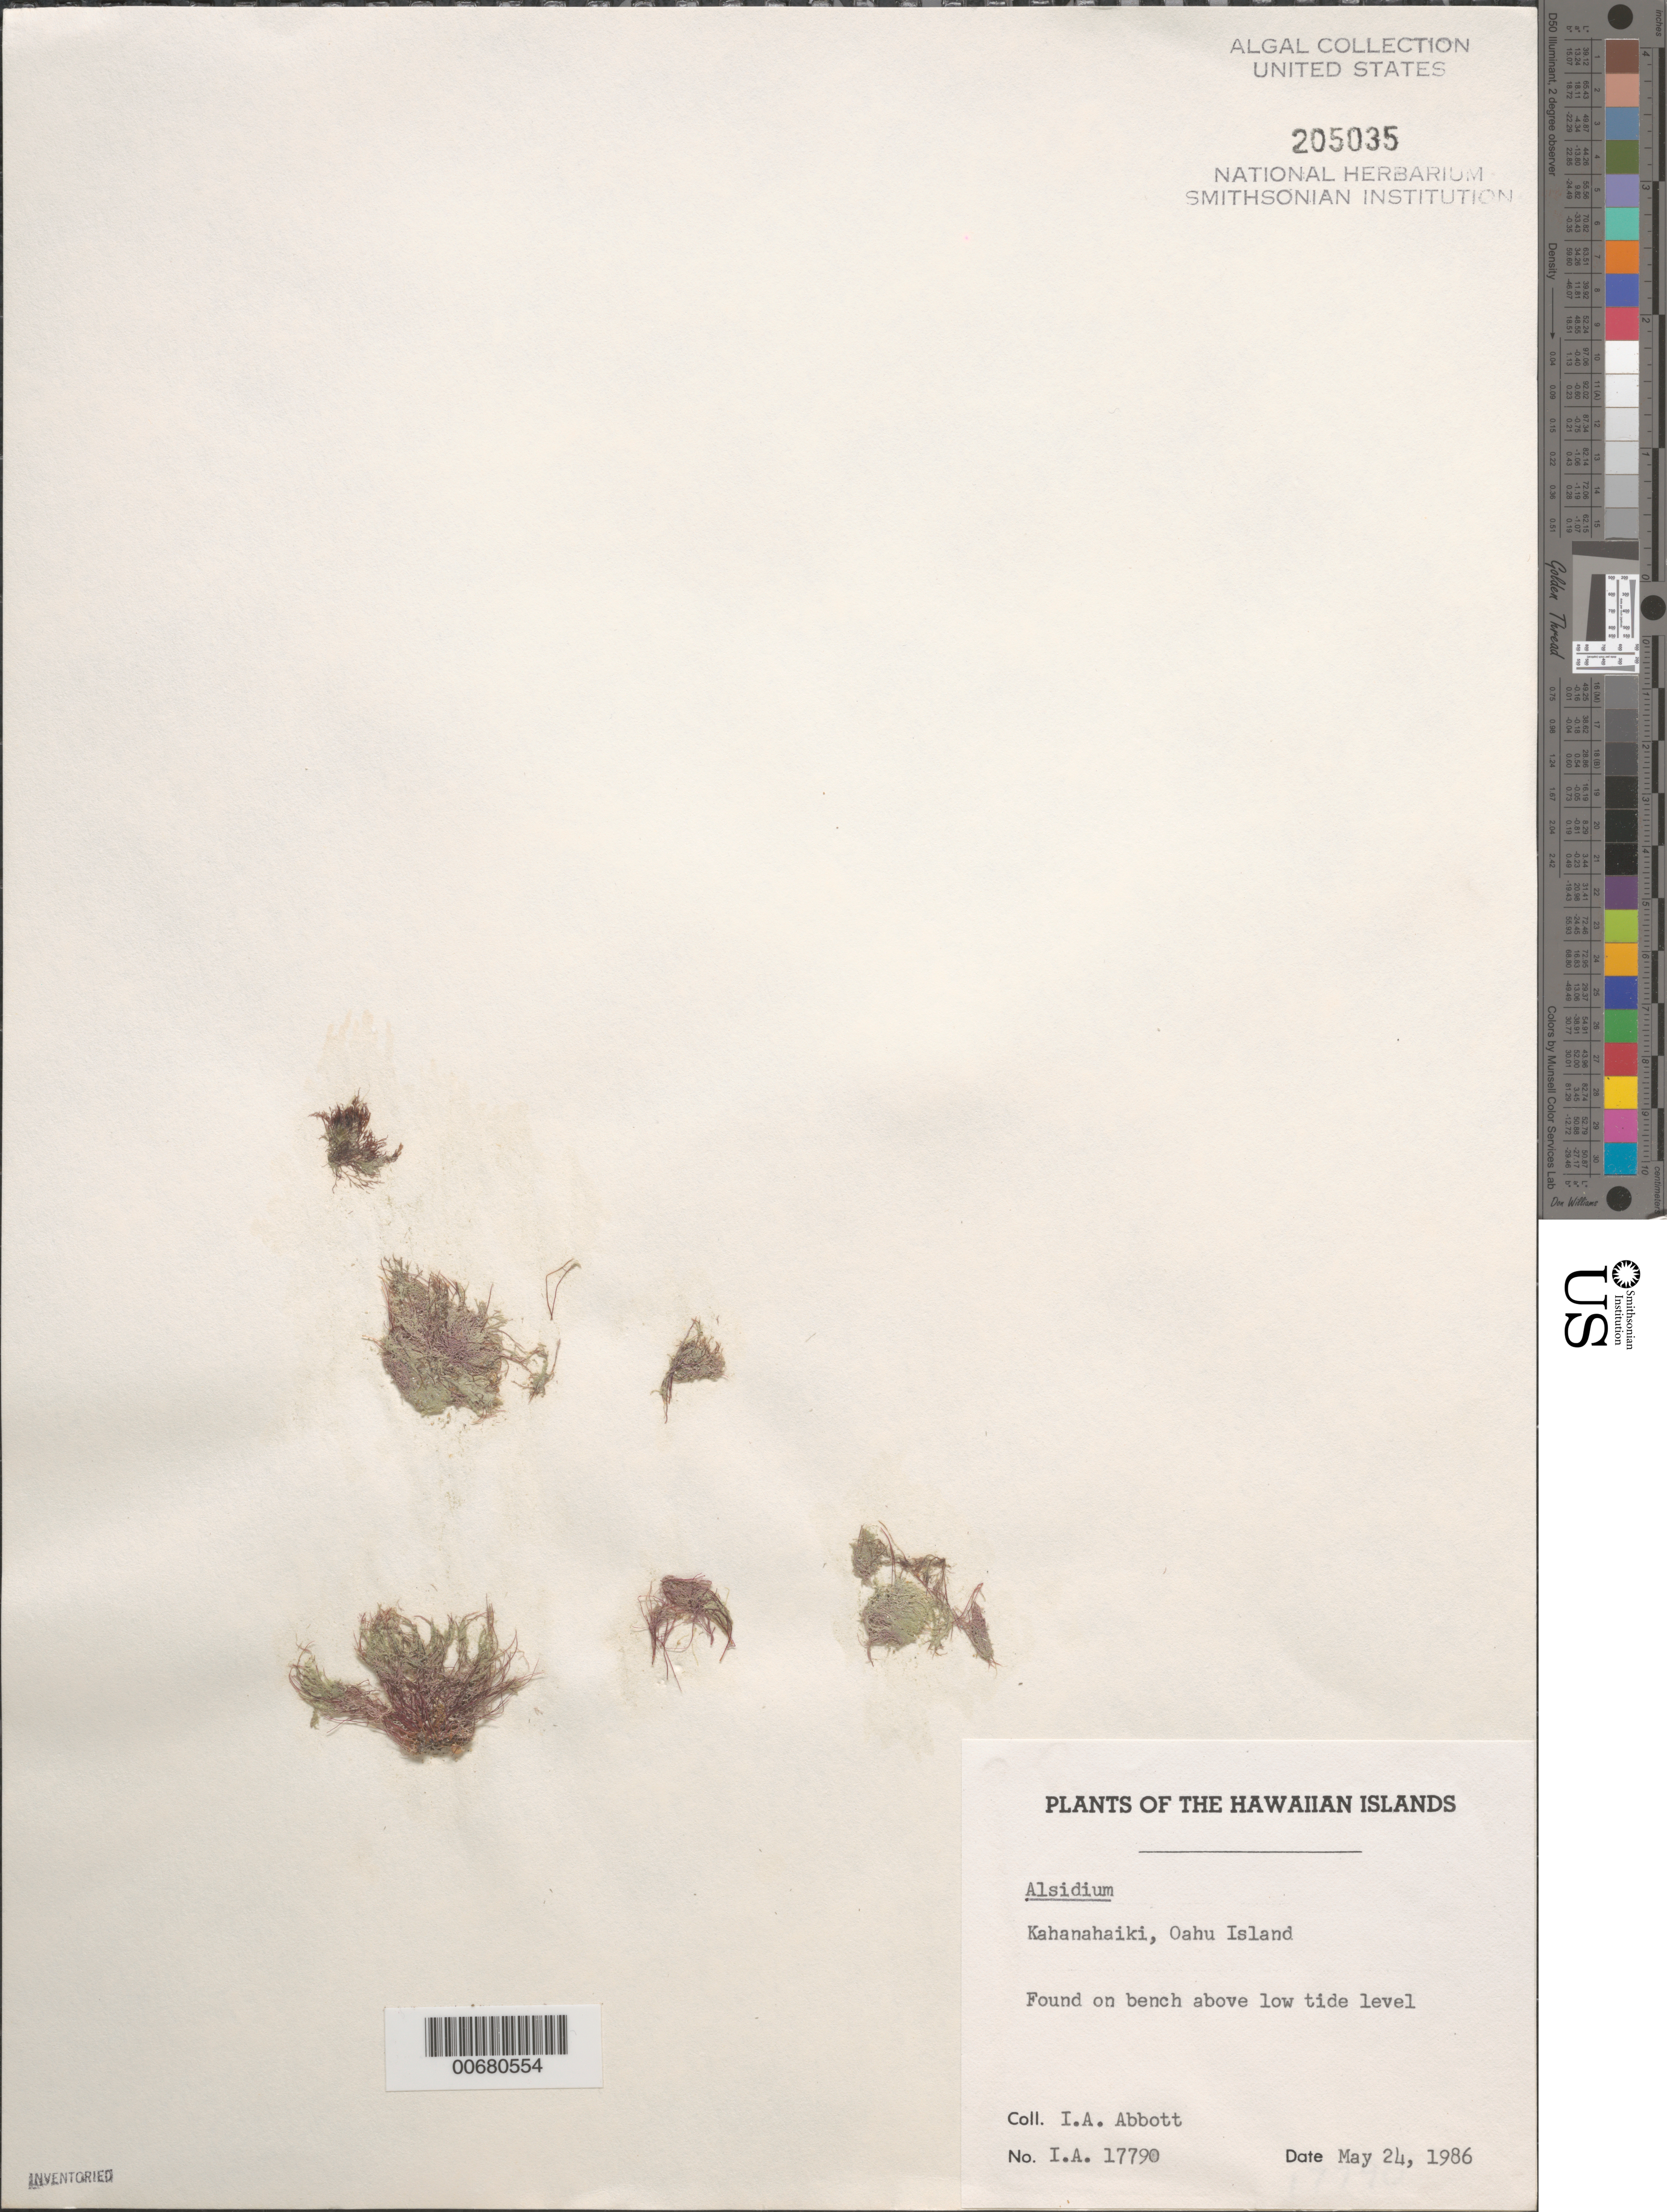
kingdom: Plantae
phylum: Rhodophyta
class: Florideophyceae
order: Ceramiales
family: Rhodomelaceae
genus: Alsidium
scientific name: Alsidium sp.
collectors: I. A. Abbott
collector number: IAA 17790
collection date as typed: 24 May 1986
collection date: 1986-05-24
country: United States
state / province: Hawaii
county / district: Honolulu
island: Oahu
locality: Kahanahaiki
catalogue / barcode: US 205035